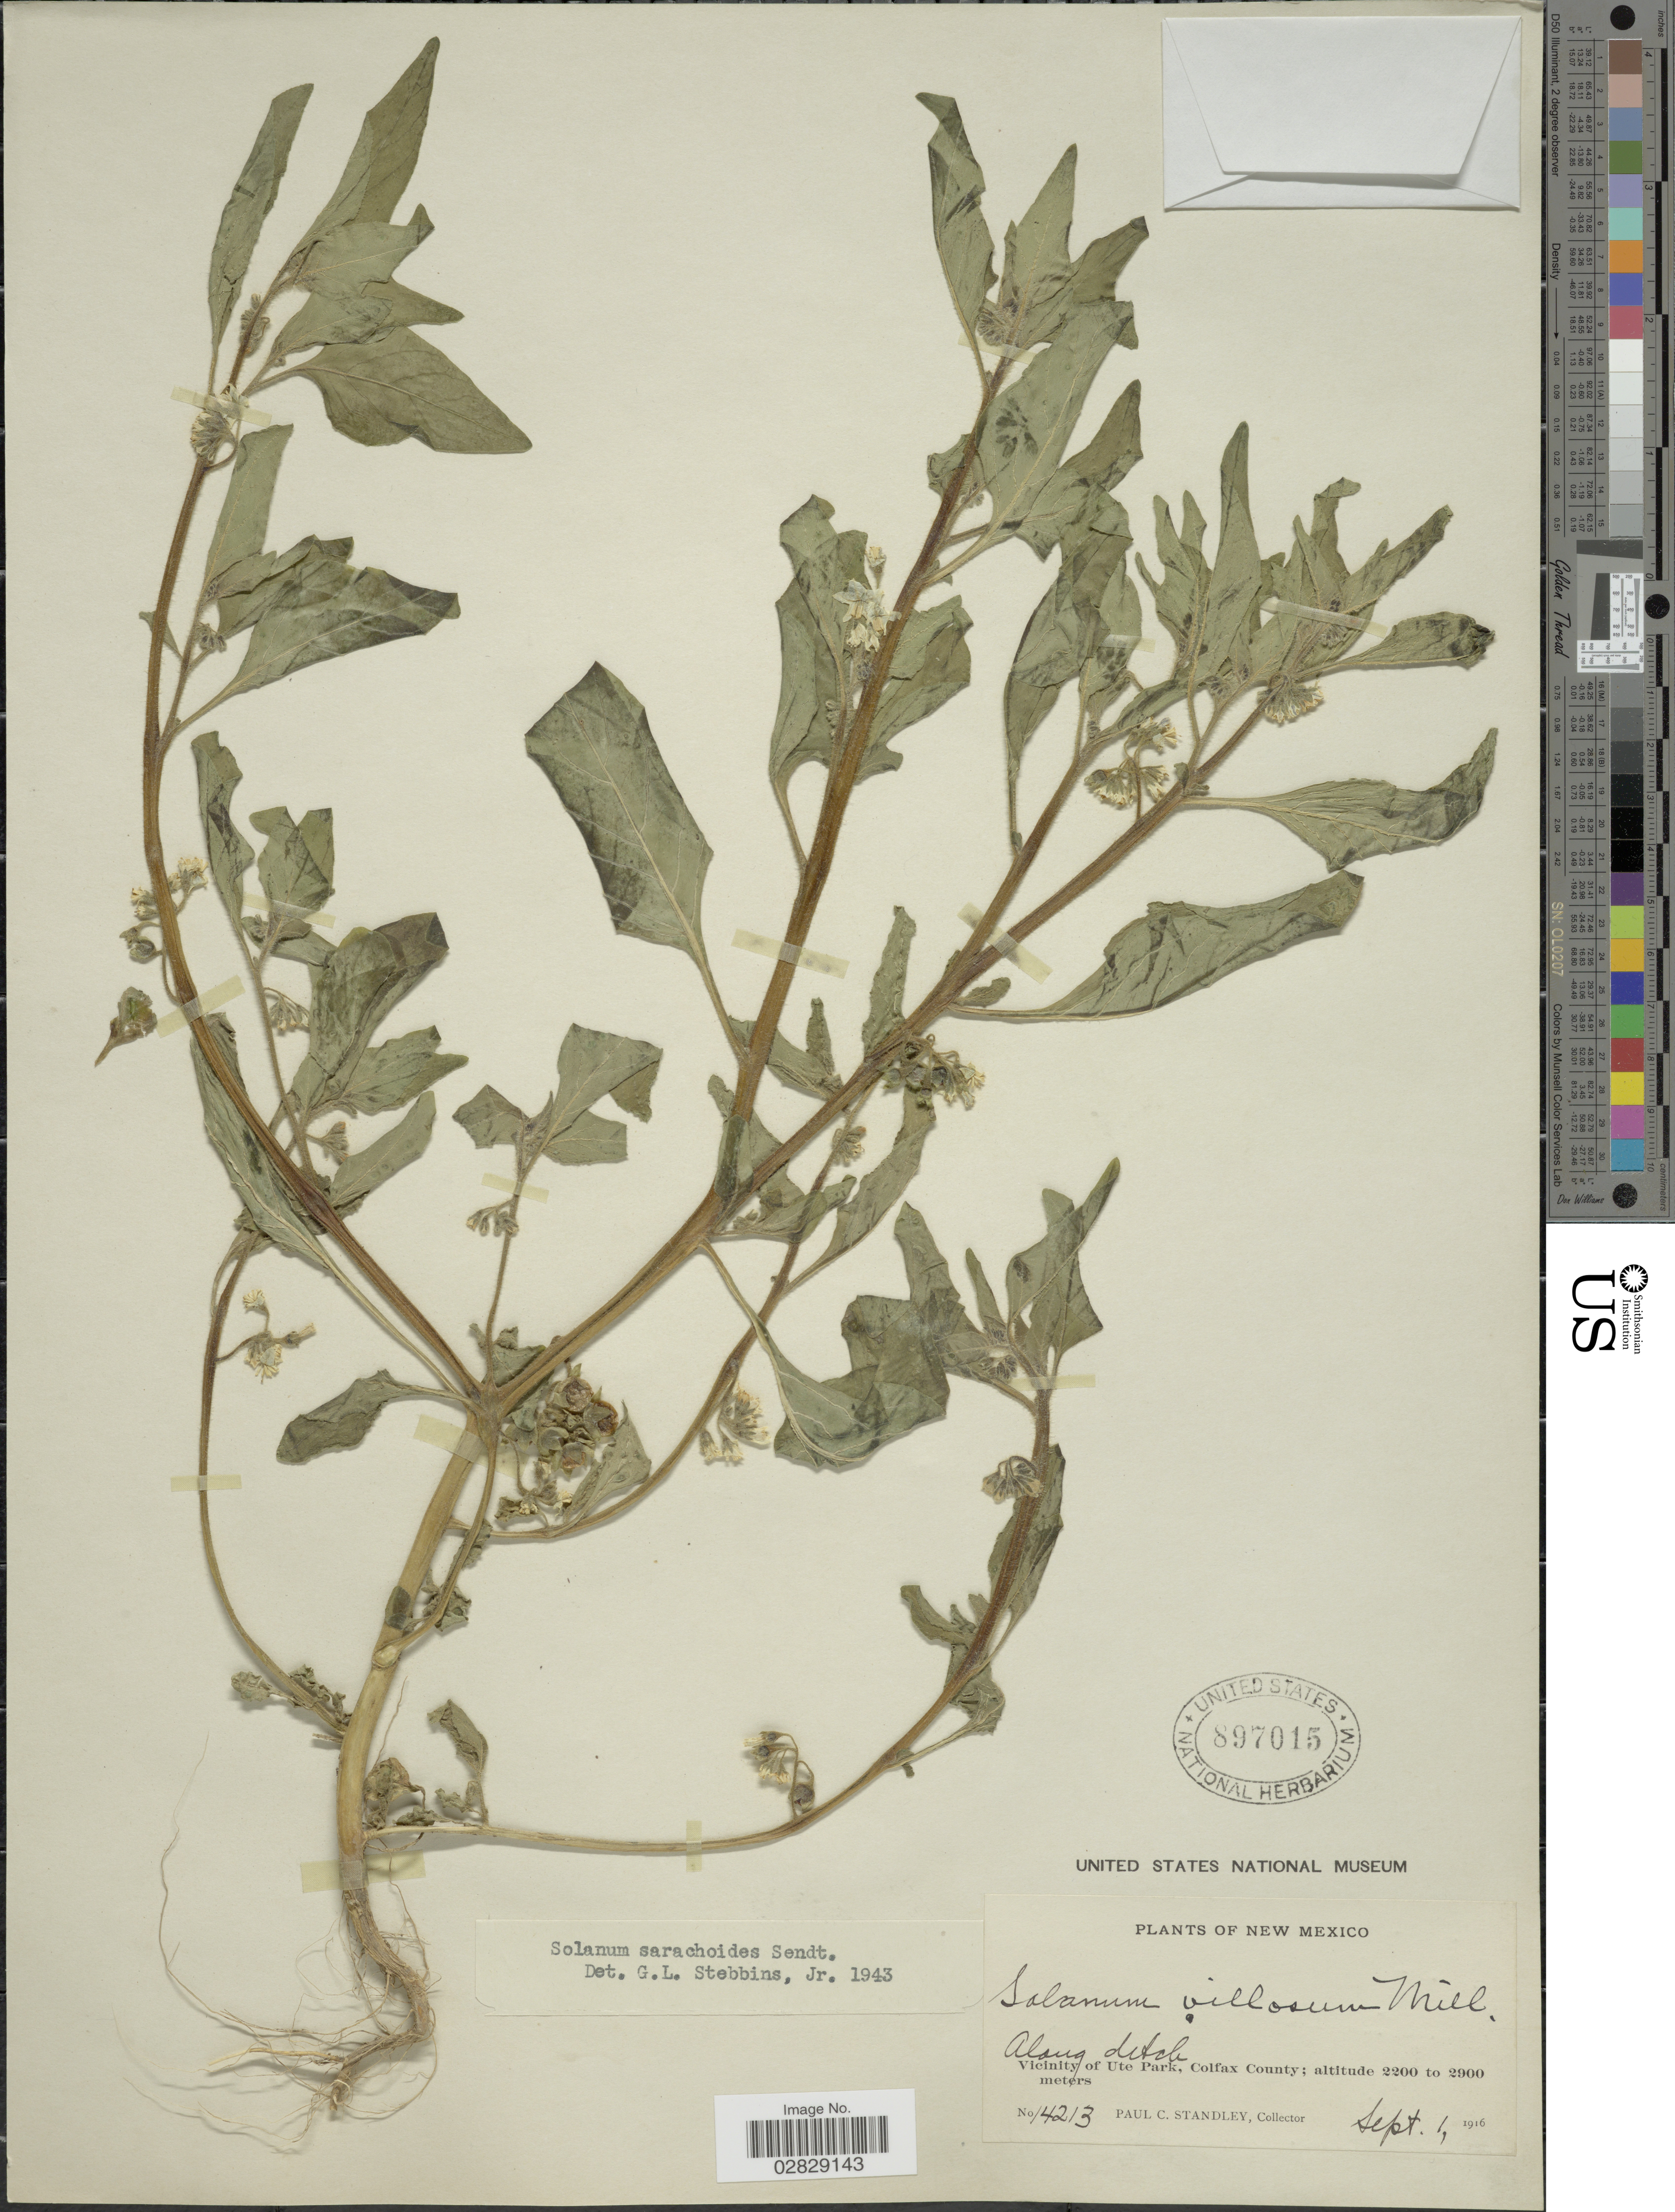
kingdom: Plantae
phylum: Tracheophyta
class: Magnoliopsida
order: Solanales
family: Solanaceae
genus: Solanum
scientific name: Solanum sarachoides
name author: Sendt.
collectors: P. C. Standley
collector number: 14213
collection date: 1916-09-01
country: United States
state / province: New Mexico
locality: Along ditch. Vicinity of Ute Park, Colfax County.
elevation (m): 2200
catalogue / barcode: US 897015